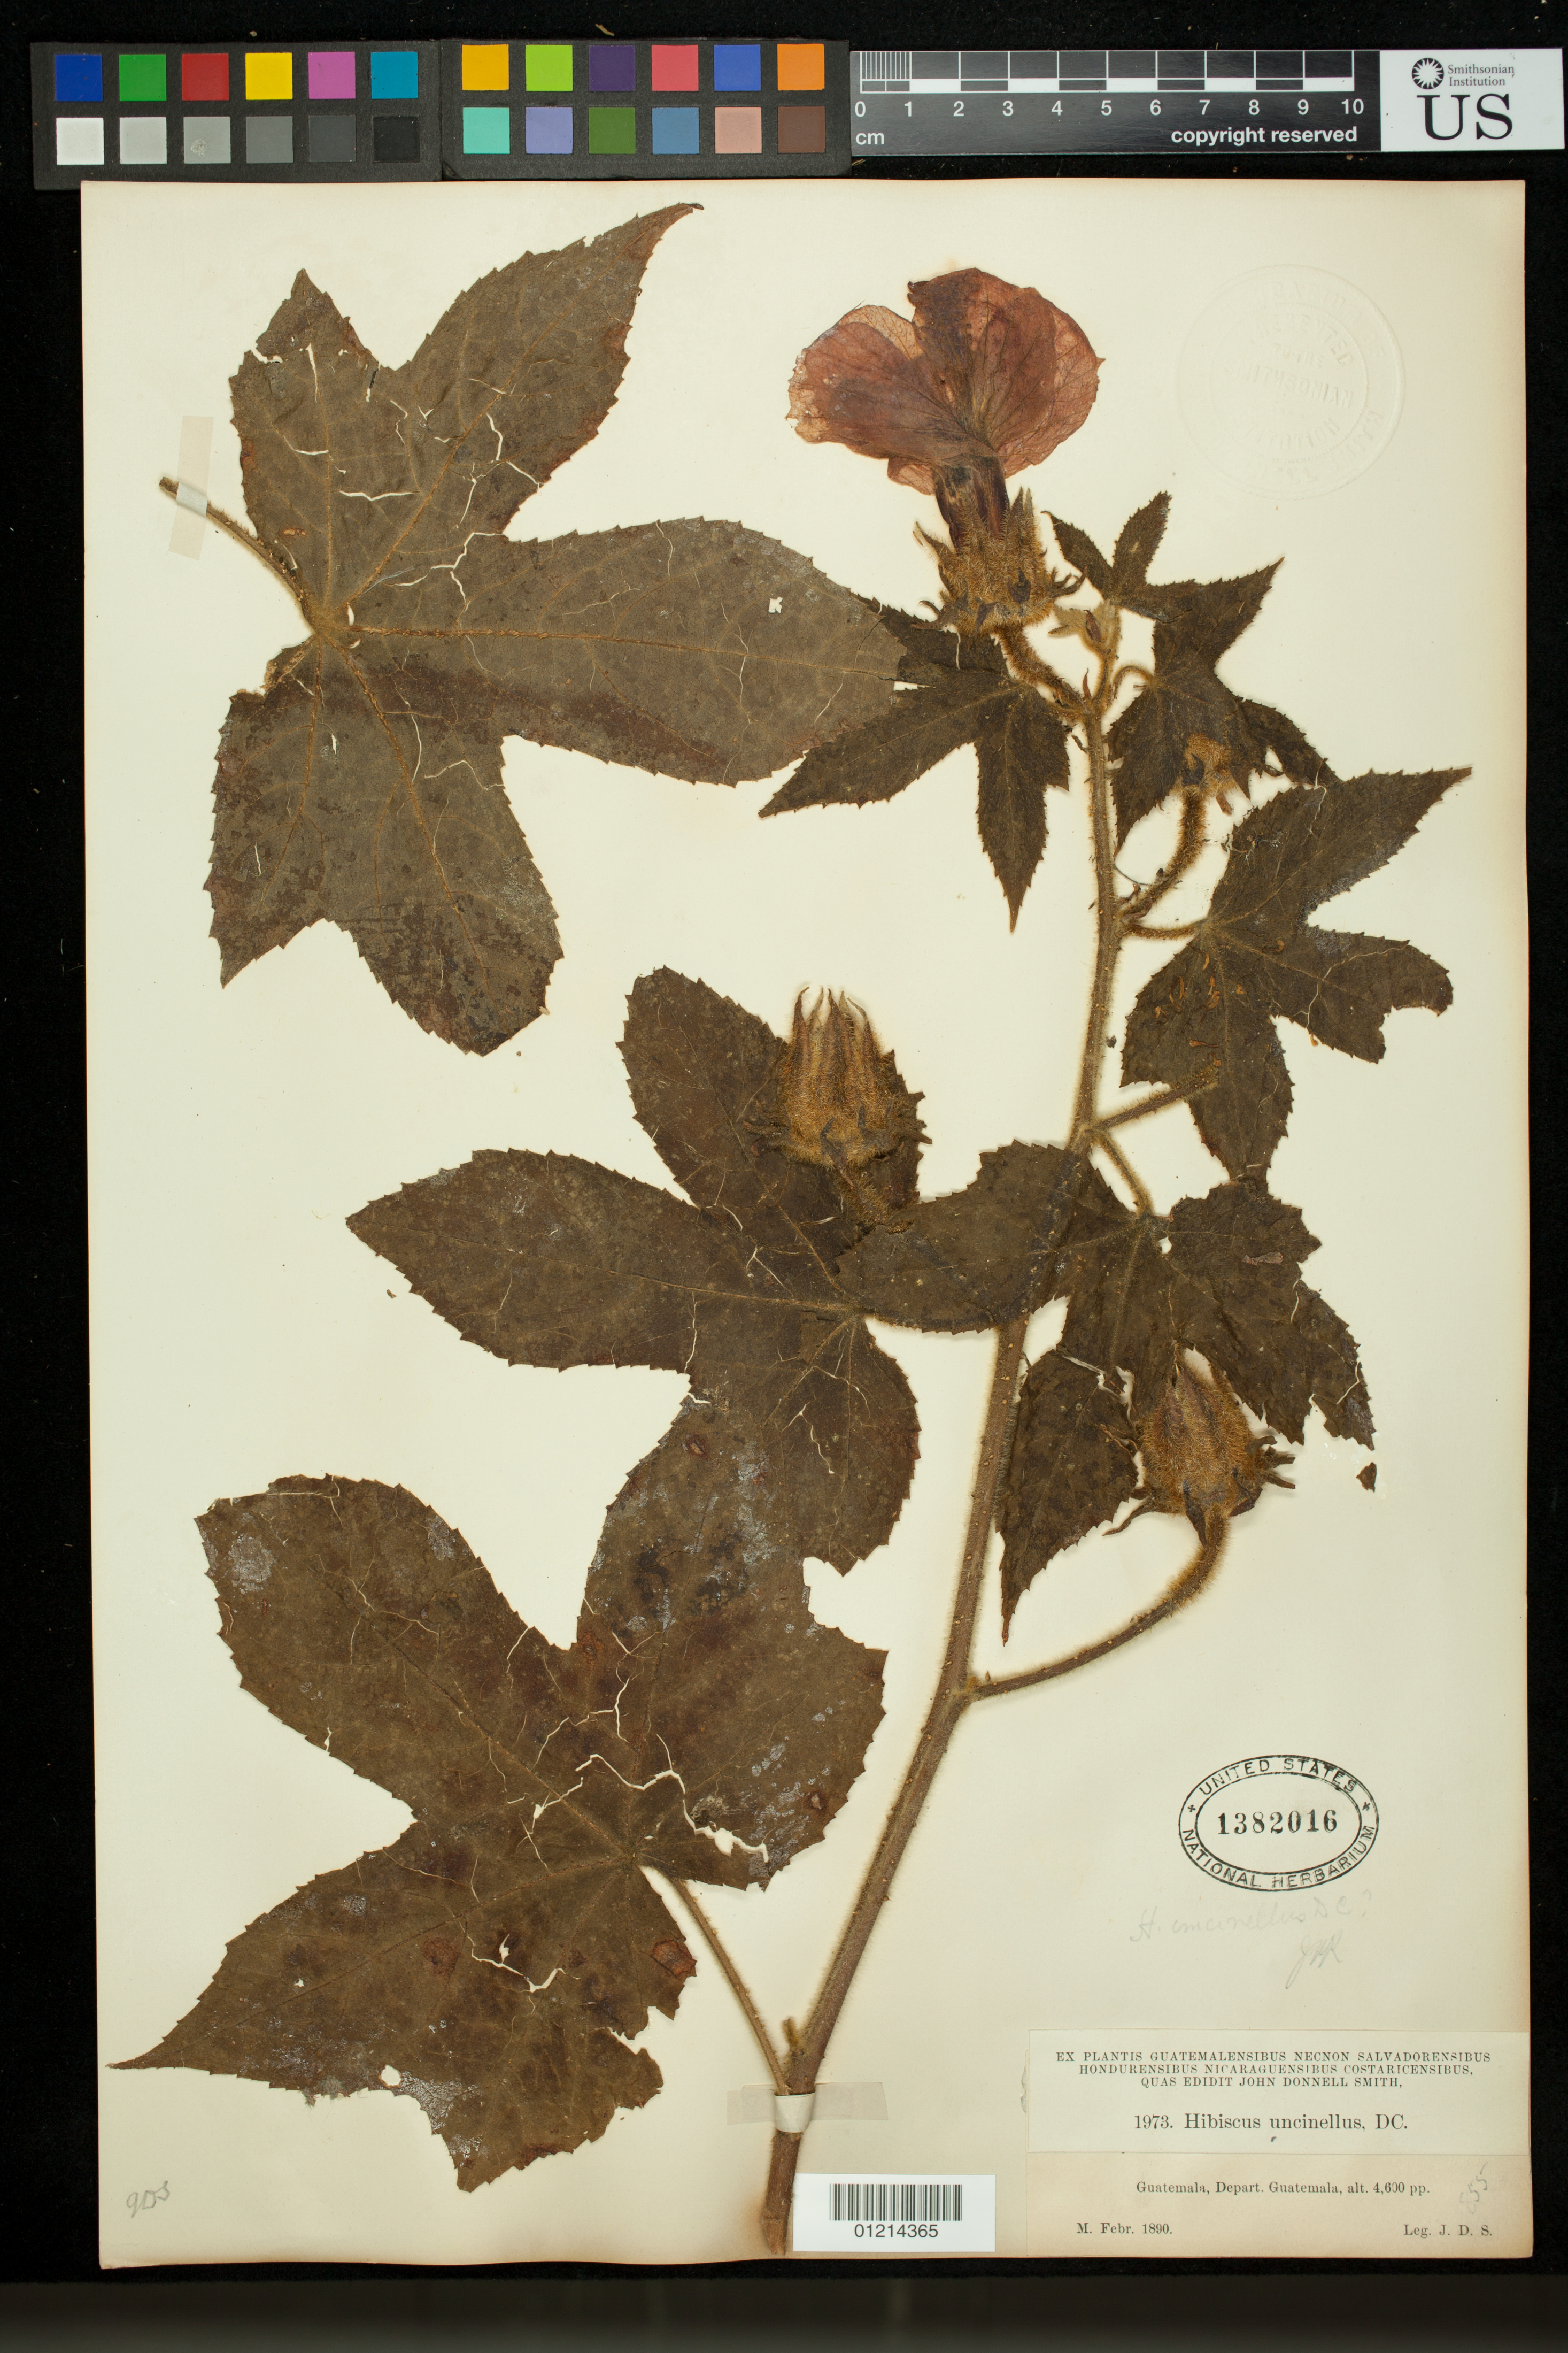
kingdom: Plantae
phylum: Tracheophyta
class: Magnoliopsida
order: Malvales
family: Malvaceae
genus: Sabdariffa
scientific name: Sabdariffa uncinella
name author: (DC.) M.M. Hanes & R.L. Barrett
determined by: Dorr, Laurence J., Curator (BOT), Smithsonian Institution - National Museum of Natural History (UNITED STATES)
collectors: J. Donnell Smith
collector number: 1973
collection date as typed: Feb 1890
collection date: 1890-02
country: Guatemala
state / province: Guatemala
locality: Depart. Guatemala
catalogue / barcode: US 1382016